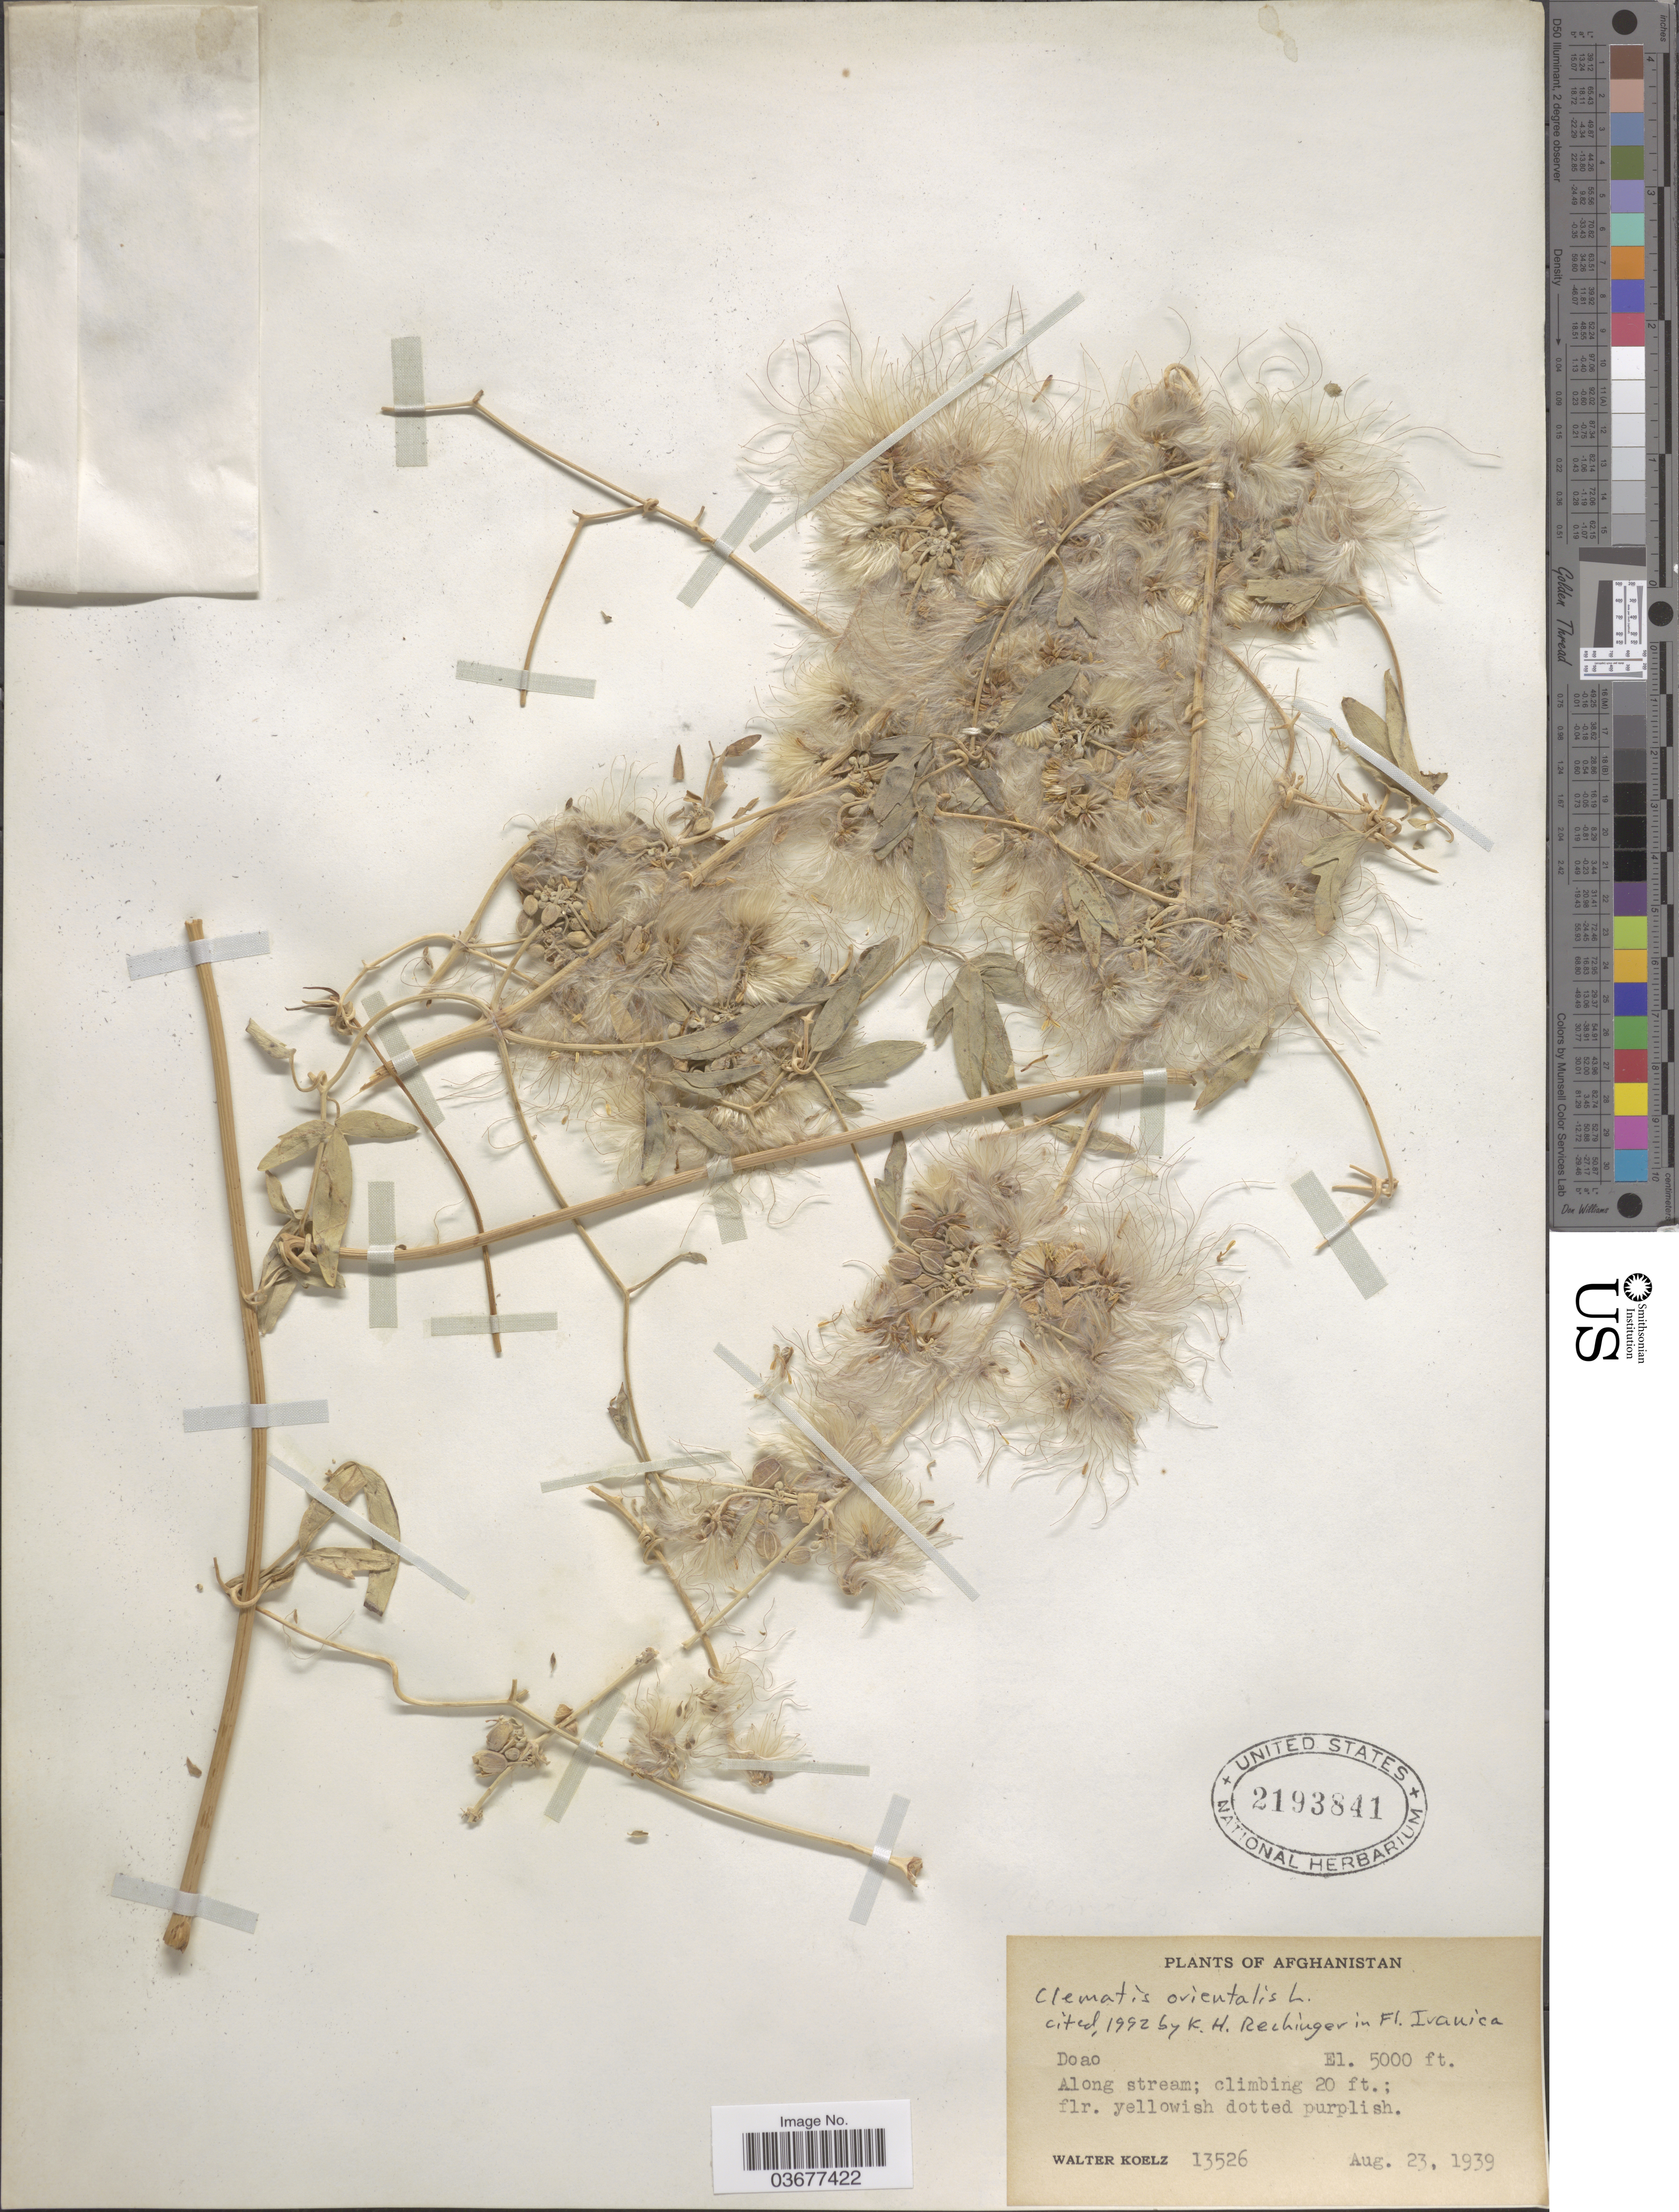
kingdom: Plantae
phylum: Tracheophyta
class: Magnoliopsida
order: Ranunculales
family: Ranunculaceae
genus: Clematis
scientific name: Clematis orientalis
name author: L.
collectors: W. N. Koelz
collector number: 13526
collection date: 1939-08-23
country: Afghanistan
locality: Doao. Along stream.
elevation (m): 1524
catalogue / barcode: US 2193841